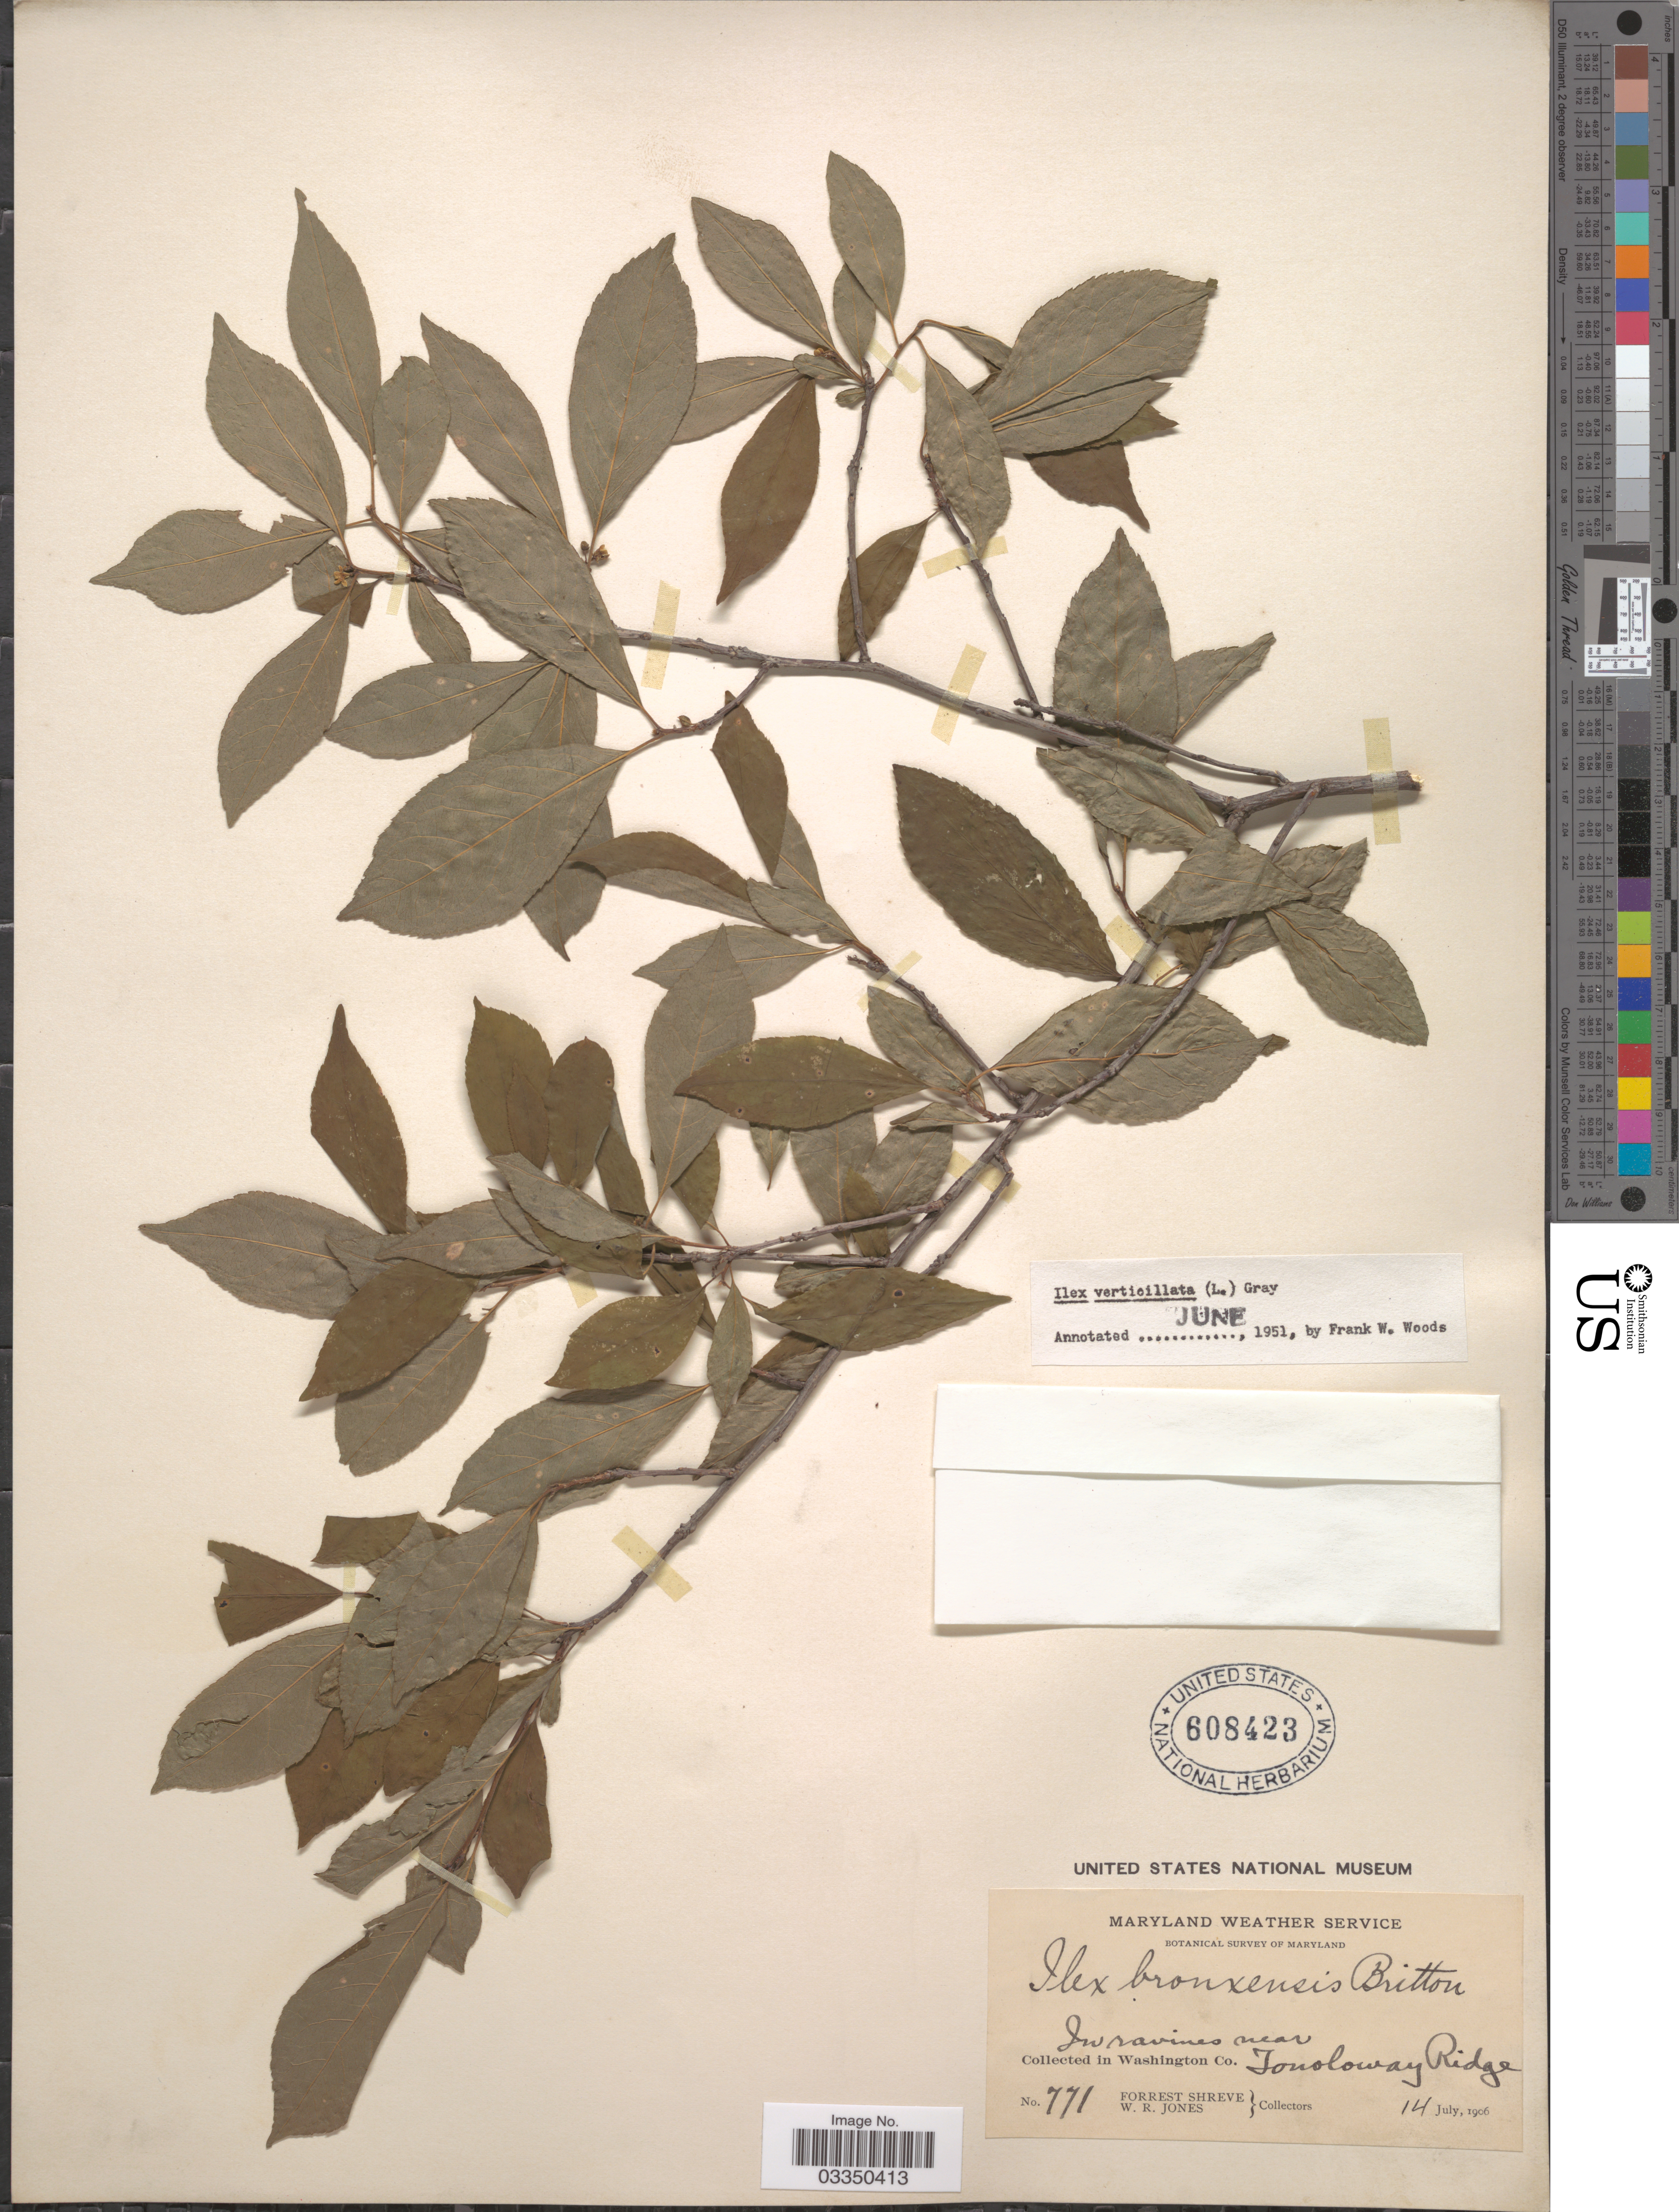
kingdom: Plantae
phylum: Tracheophyta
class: Magnoliopsida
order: Aquifoliales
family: Aquifoliaceae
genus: Ilex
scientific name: Ilex verticillata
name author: (L.) A. Gray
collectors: F. Shreve & W. R. Jones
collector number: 771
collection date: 1906-07-14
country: United States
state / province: Maryland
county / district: Washington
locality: Washington Co. In ravines near Tonoloway Ridge.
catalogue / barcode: US 608423